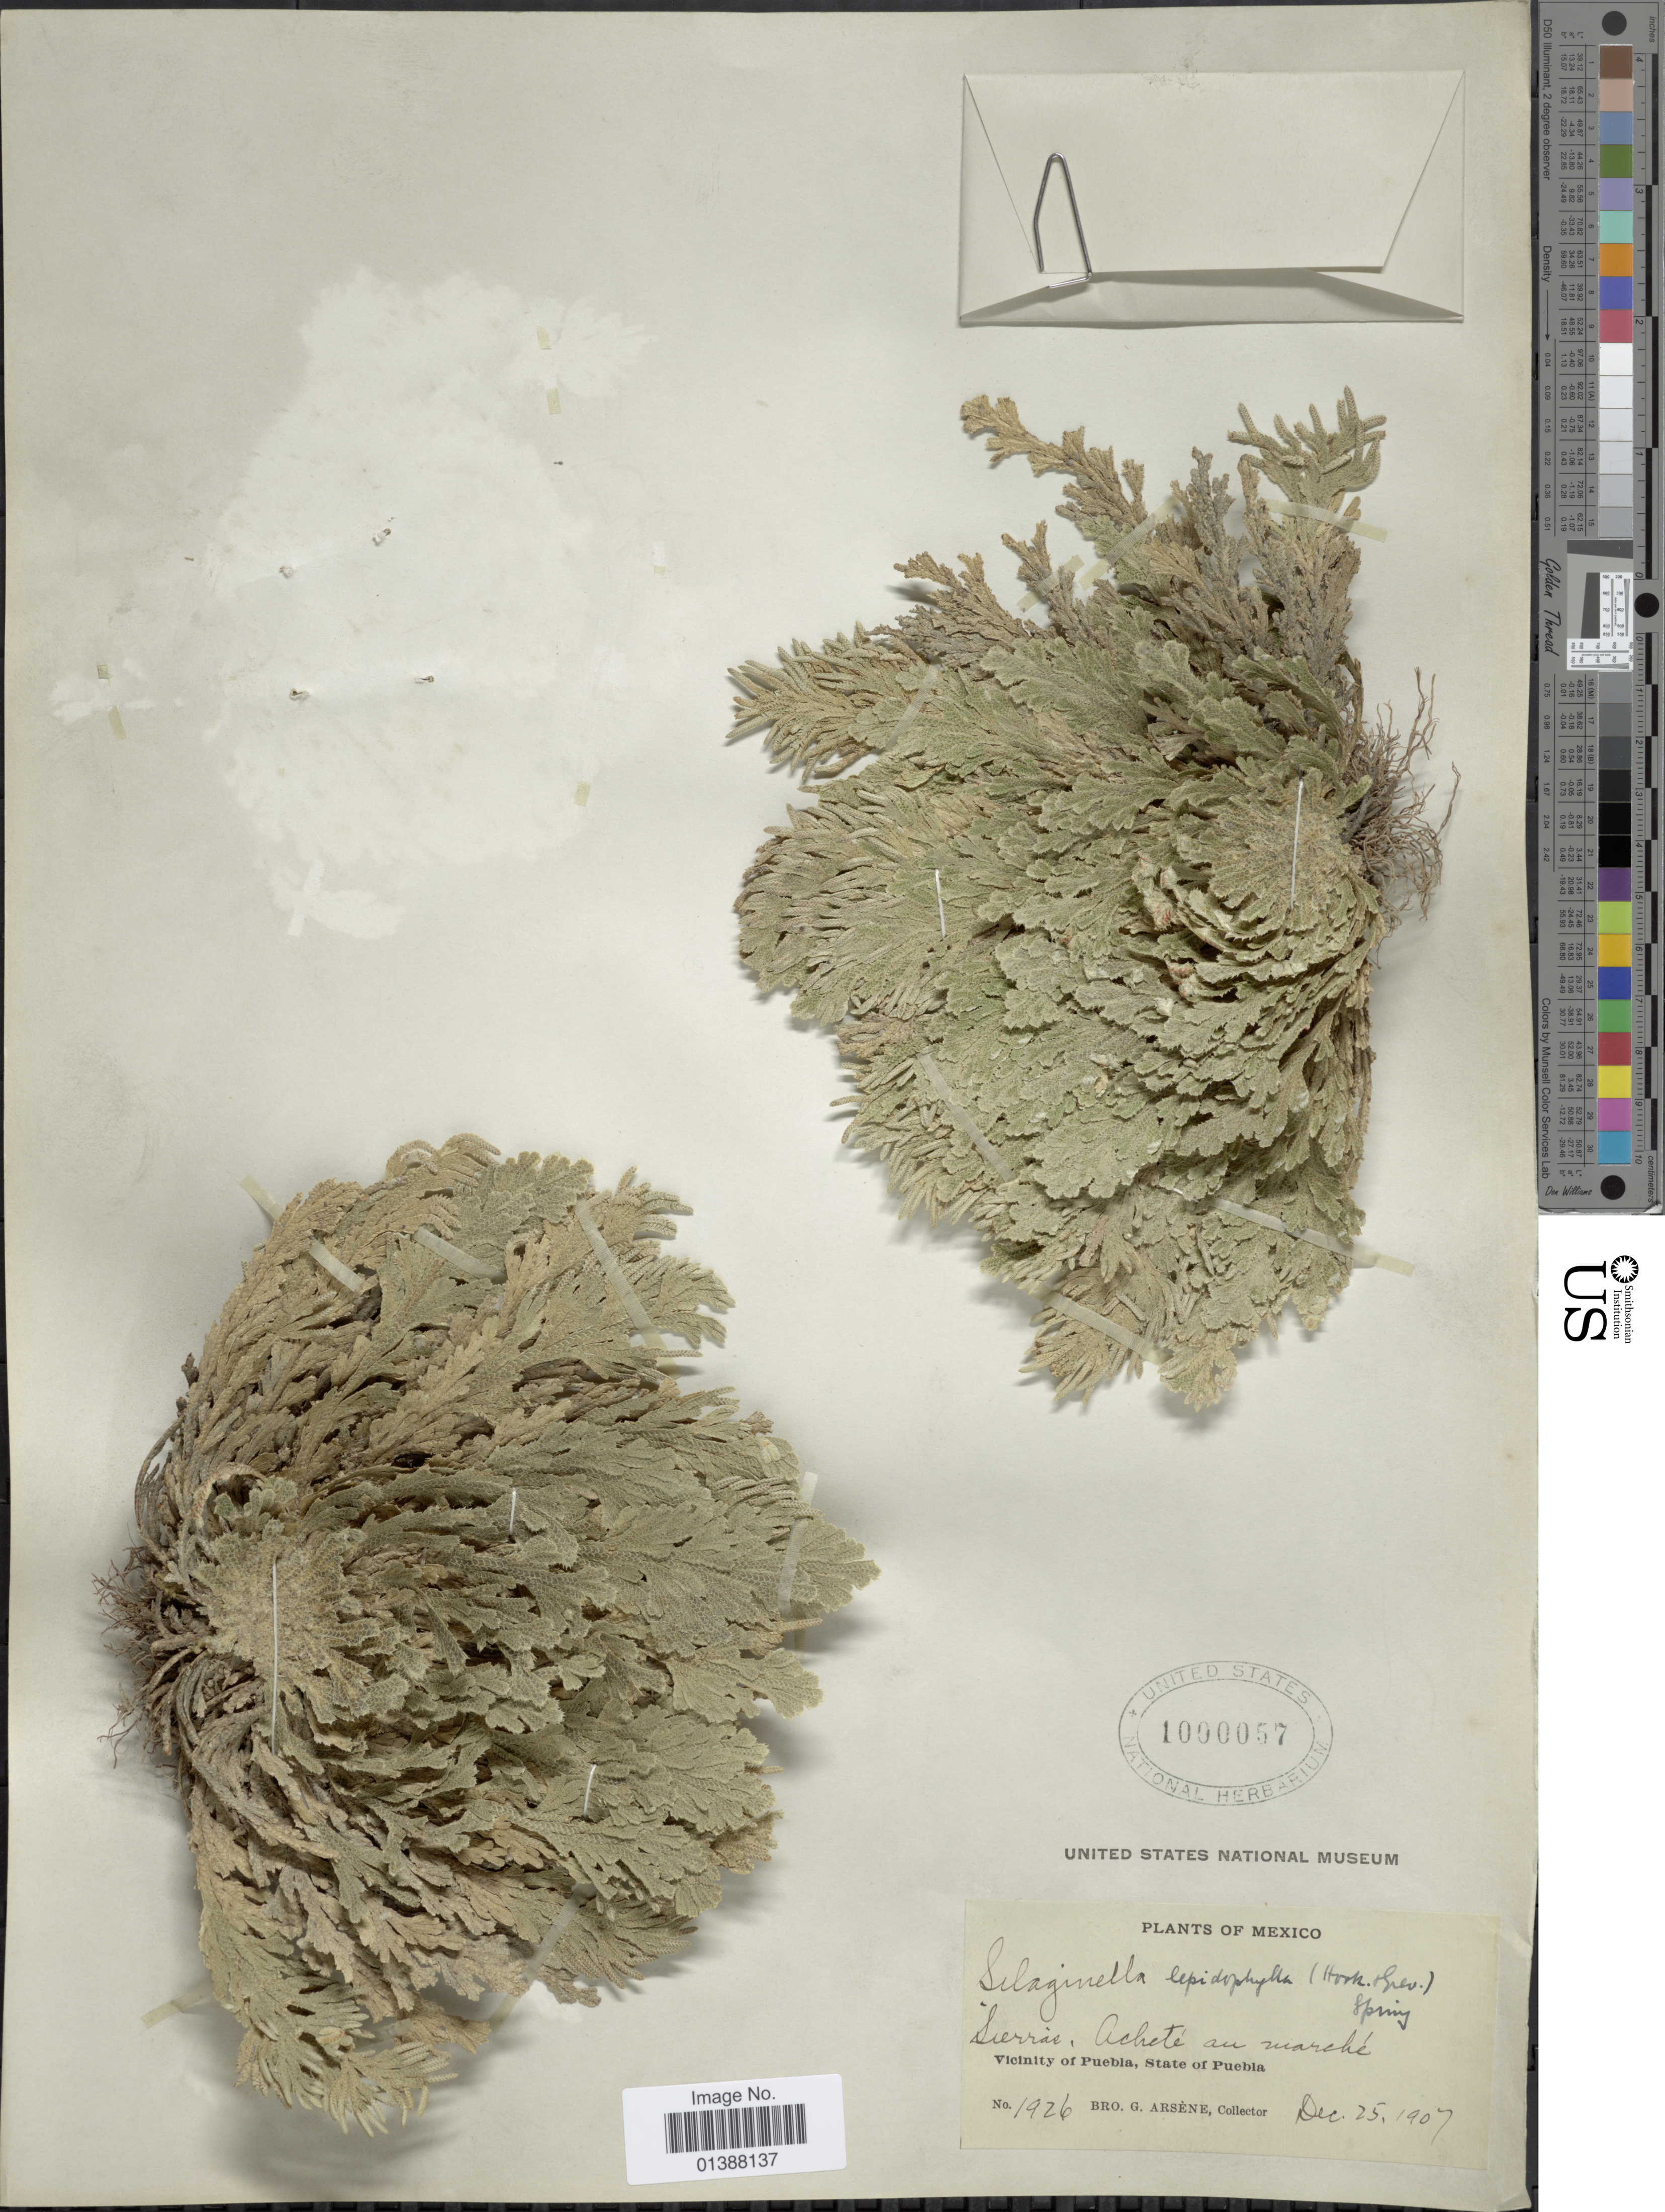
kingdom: Plantae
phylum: Tracheophyta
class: Lycopodiopsida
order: Selaginellales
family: Selaginellaceae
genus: Selaginella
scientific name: Selaginella lepidophylla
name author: (Hook. & Grev.) Spring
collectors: Bro. G. Arsène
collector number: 1926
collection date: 1907-12-25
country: Mexico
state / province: Puebla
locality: Sierra, Achete an marché, Vicinity of Puebla, State of Puebla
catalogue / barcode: US 1000057